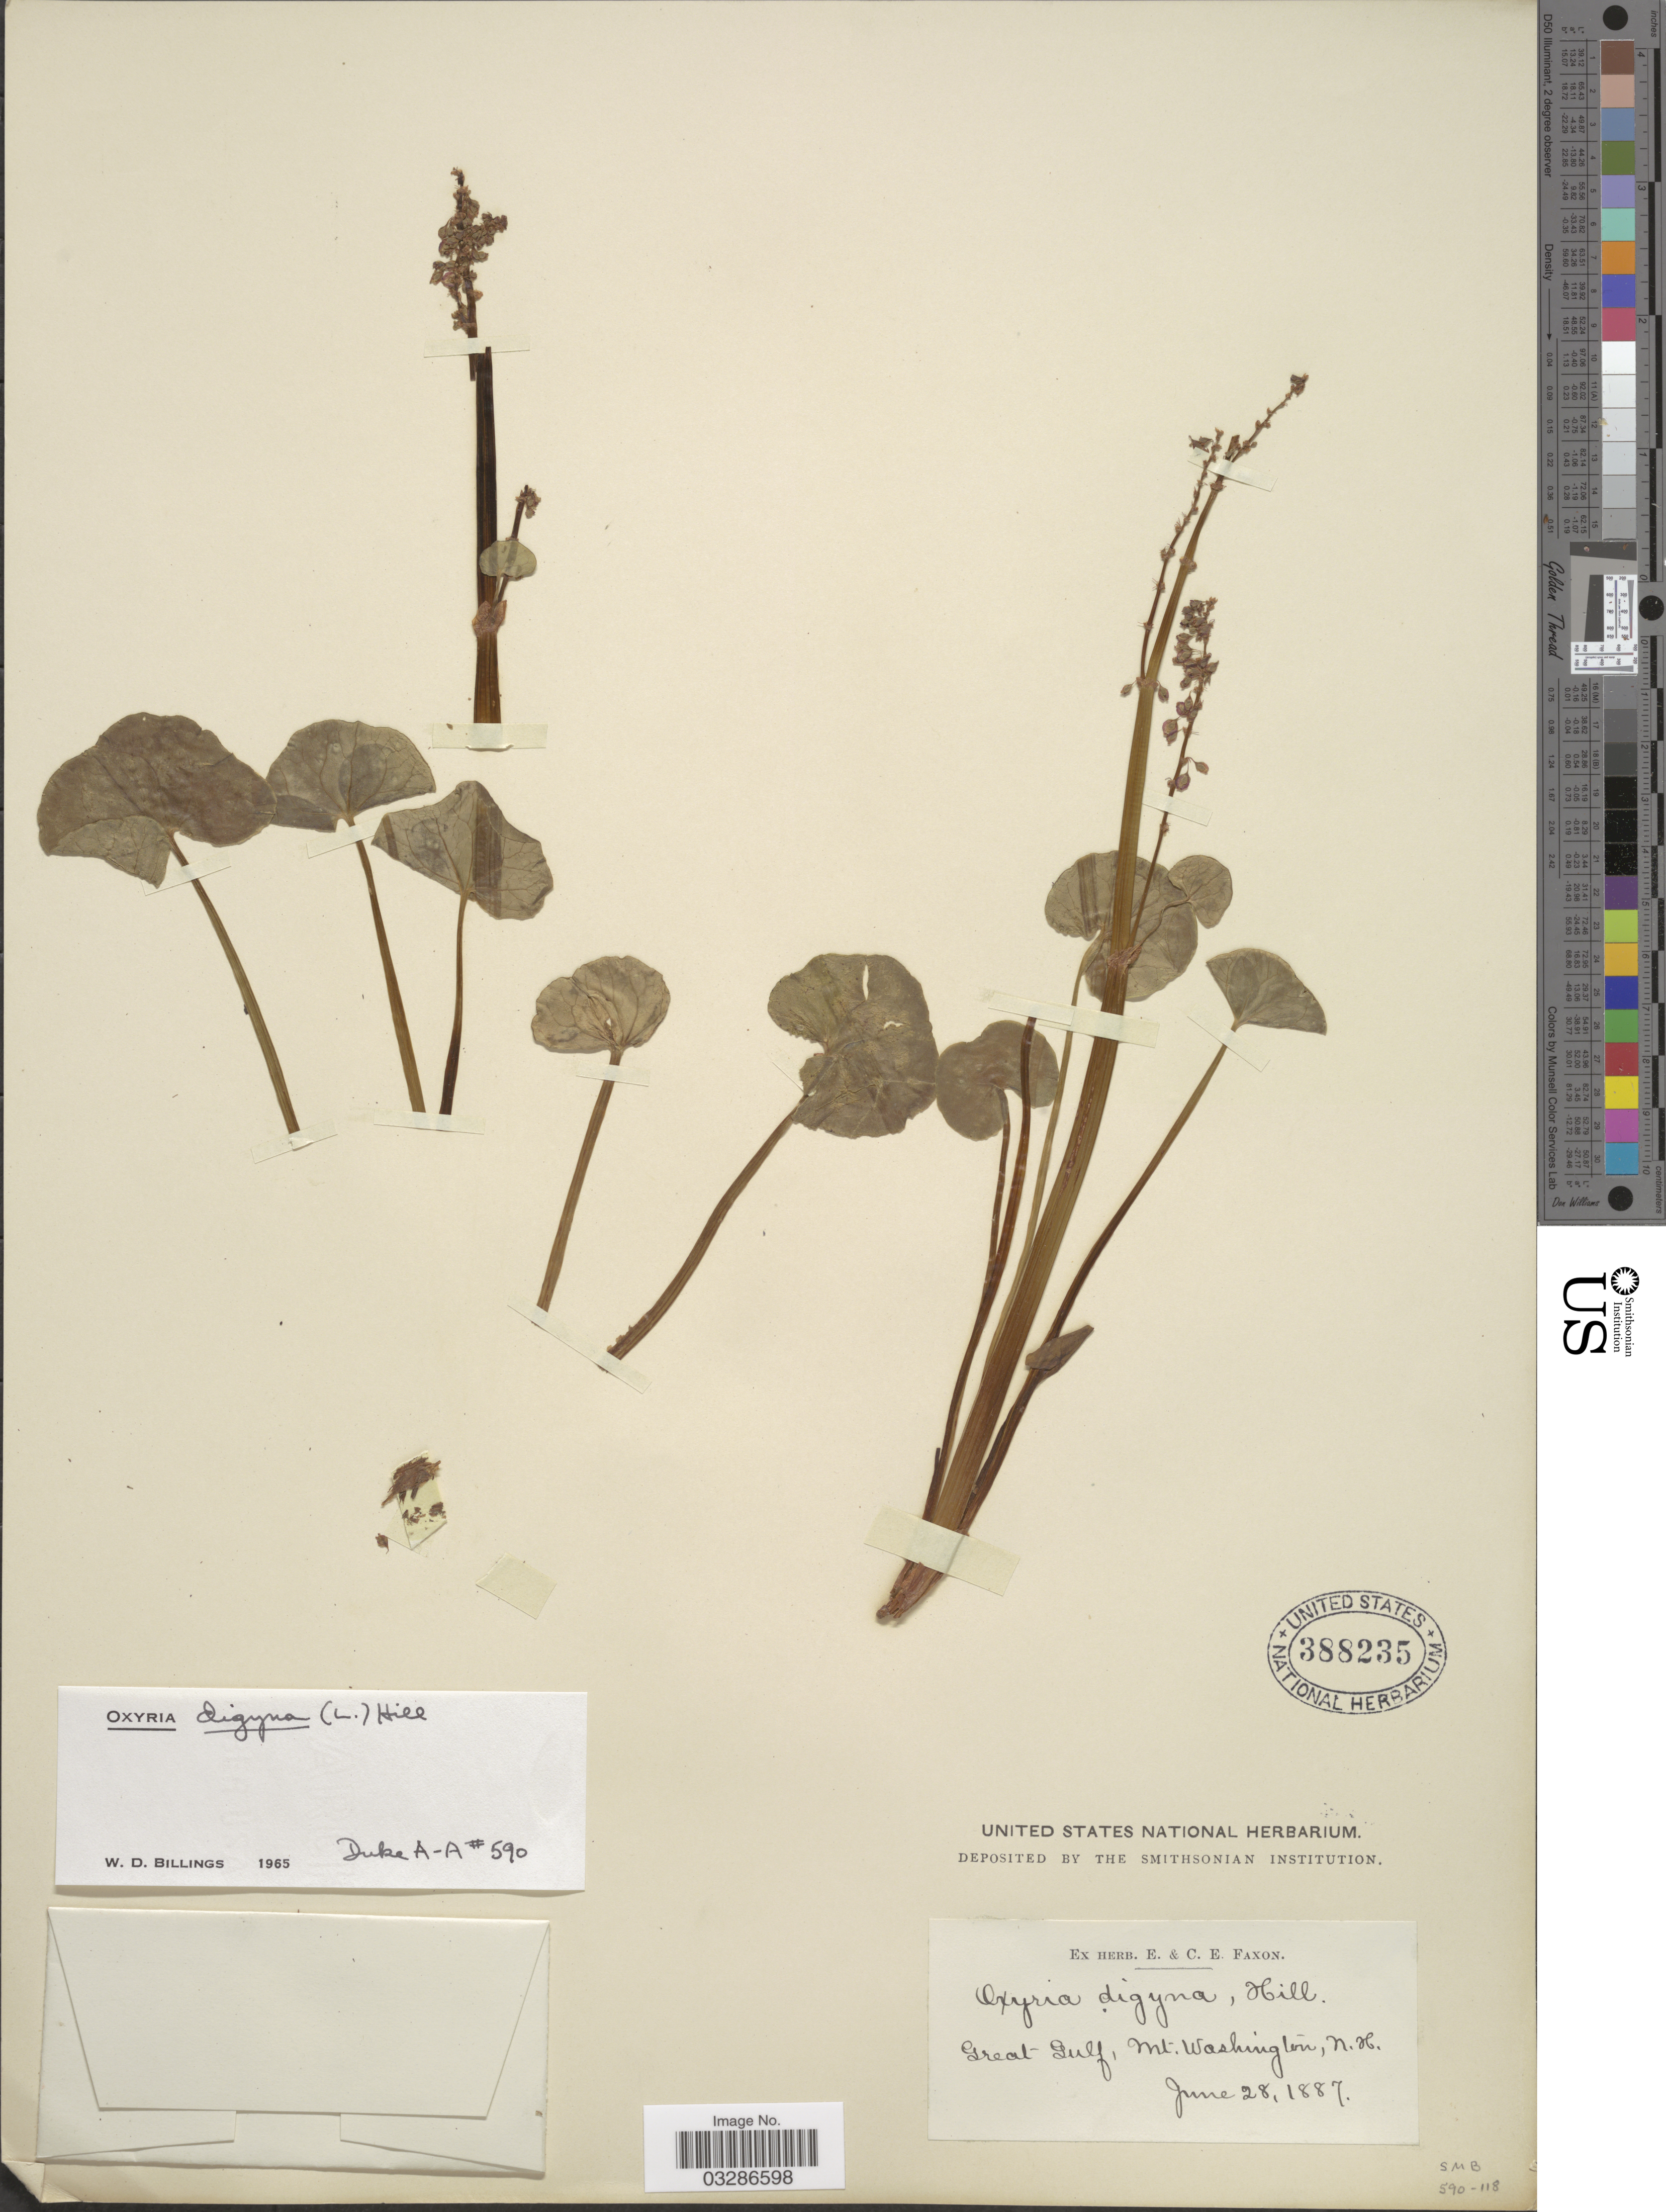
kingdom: Plantae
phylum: Tracheophyta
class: Magnoliopsida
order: Caryophyllales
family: Polygonaceae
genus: Oxyria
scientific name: Oxyria digyna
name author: (L.) Hill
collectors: ex herb. E. & C.E. Faxon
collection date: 1887-06-28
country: United States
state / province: New Hampshire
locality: Great Gulf, Mt. Washington.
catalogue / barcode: US 388235